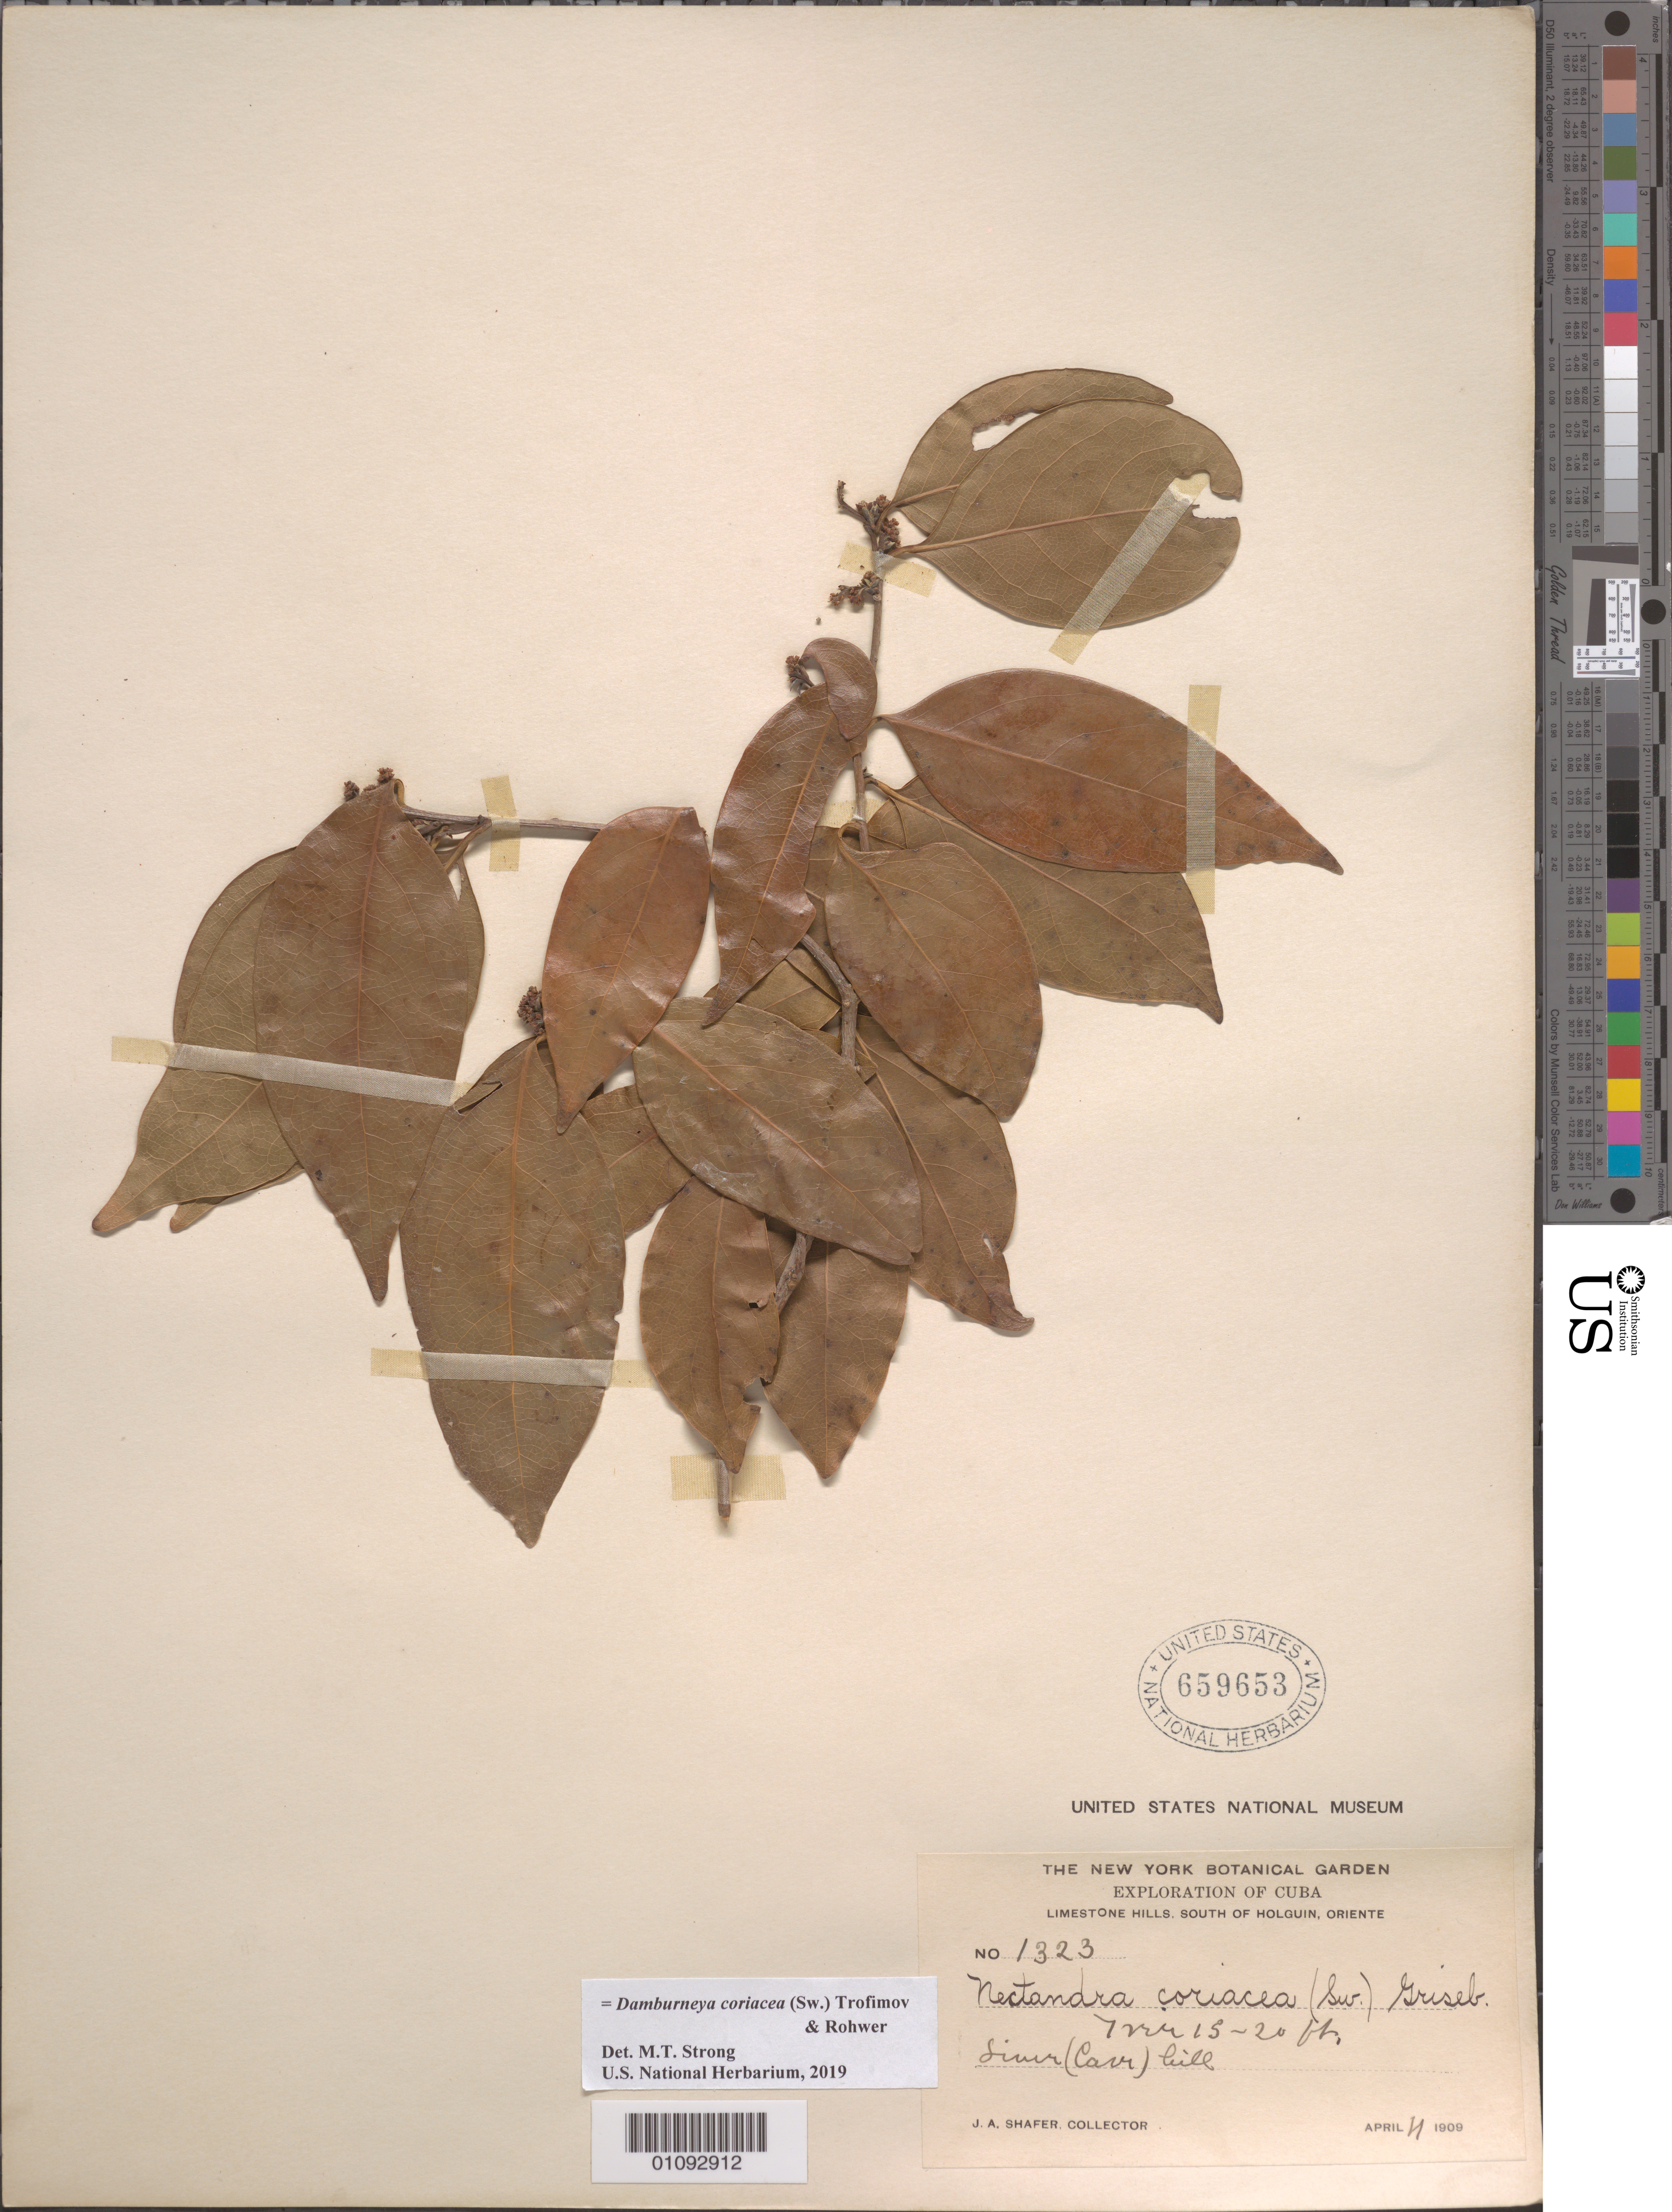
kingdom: Plantae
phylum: Tracheophyta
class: Magnoliopsida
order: Laurales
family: Lauraceae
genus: Damburneya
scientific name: Damburneya coriacea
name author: (Sw.) Trofimov & Rohwer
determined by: Strong, M. T., (US), Smithsonian Institution - National Museum of Natural History (UNITED STATES)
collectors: J. A. Shafer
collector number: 1323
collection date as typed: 11 Apr 1909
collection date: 1909-04-11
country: Cuba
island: Cuba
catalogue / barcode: US 659653